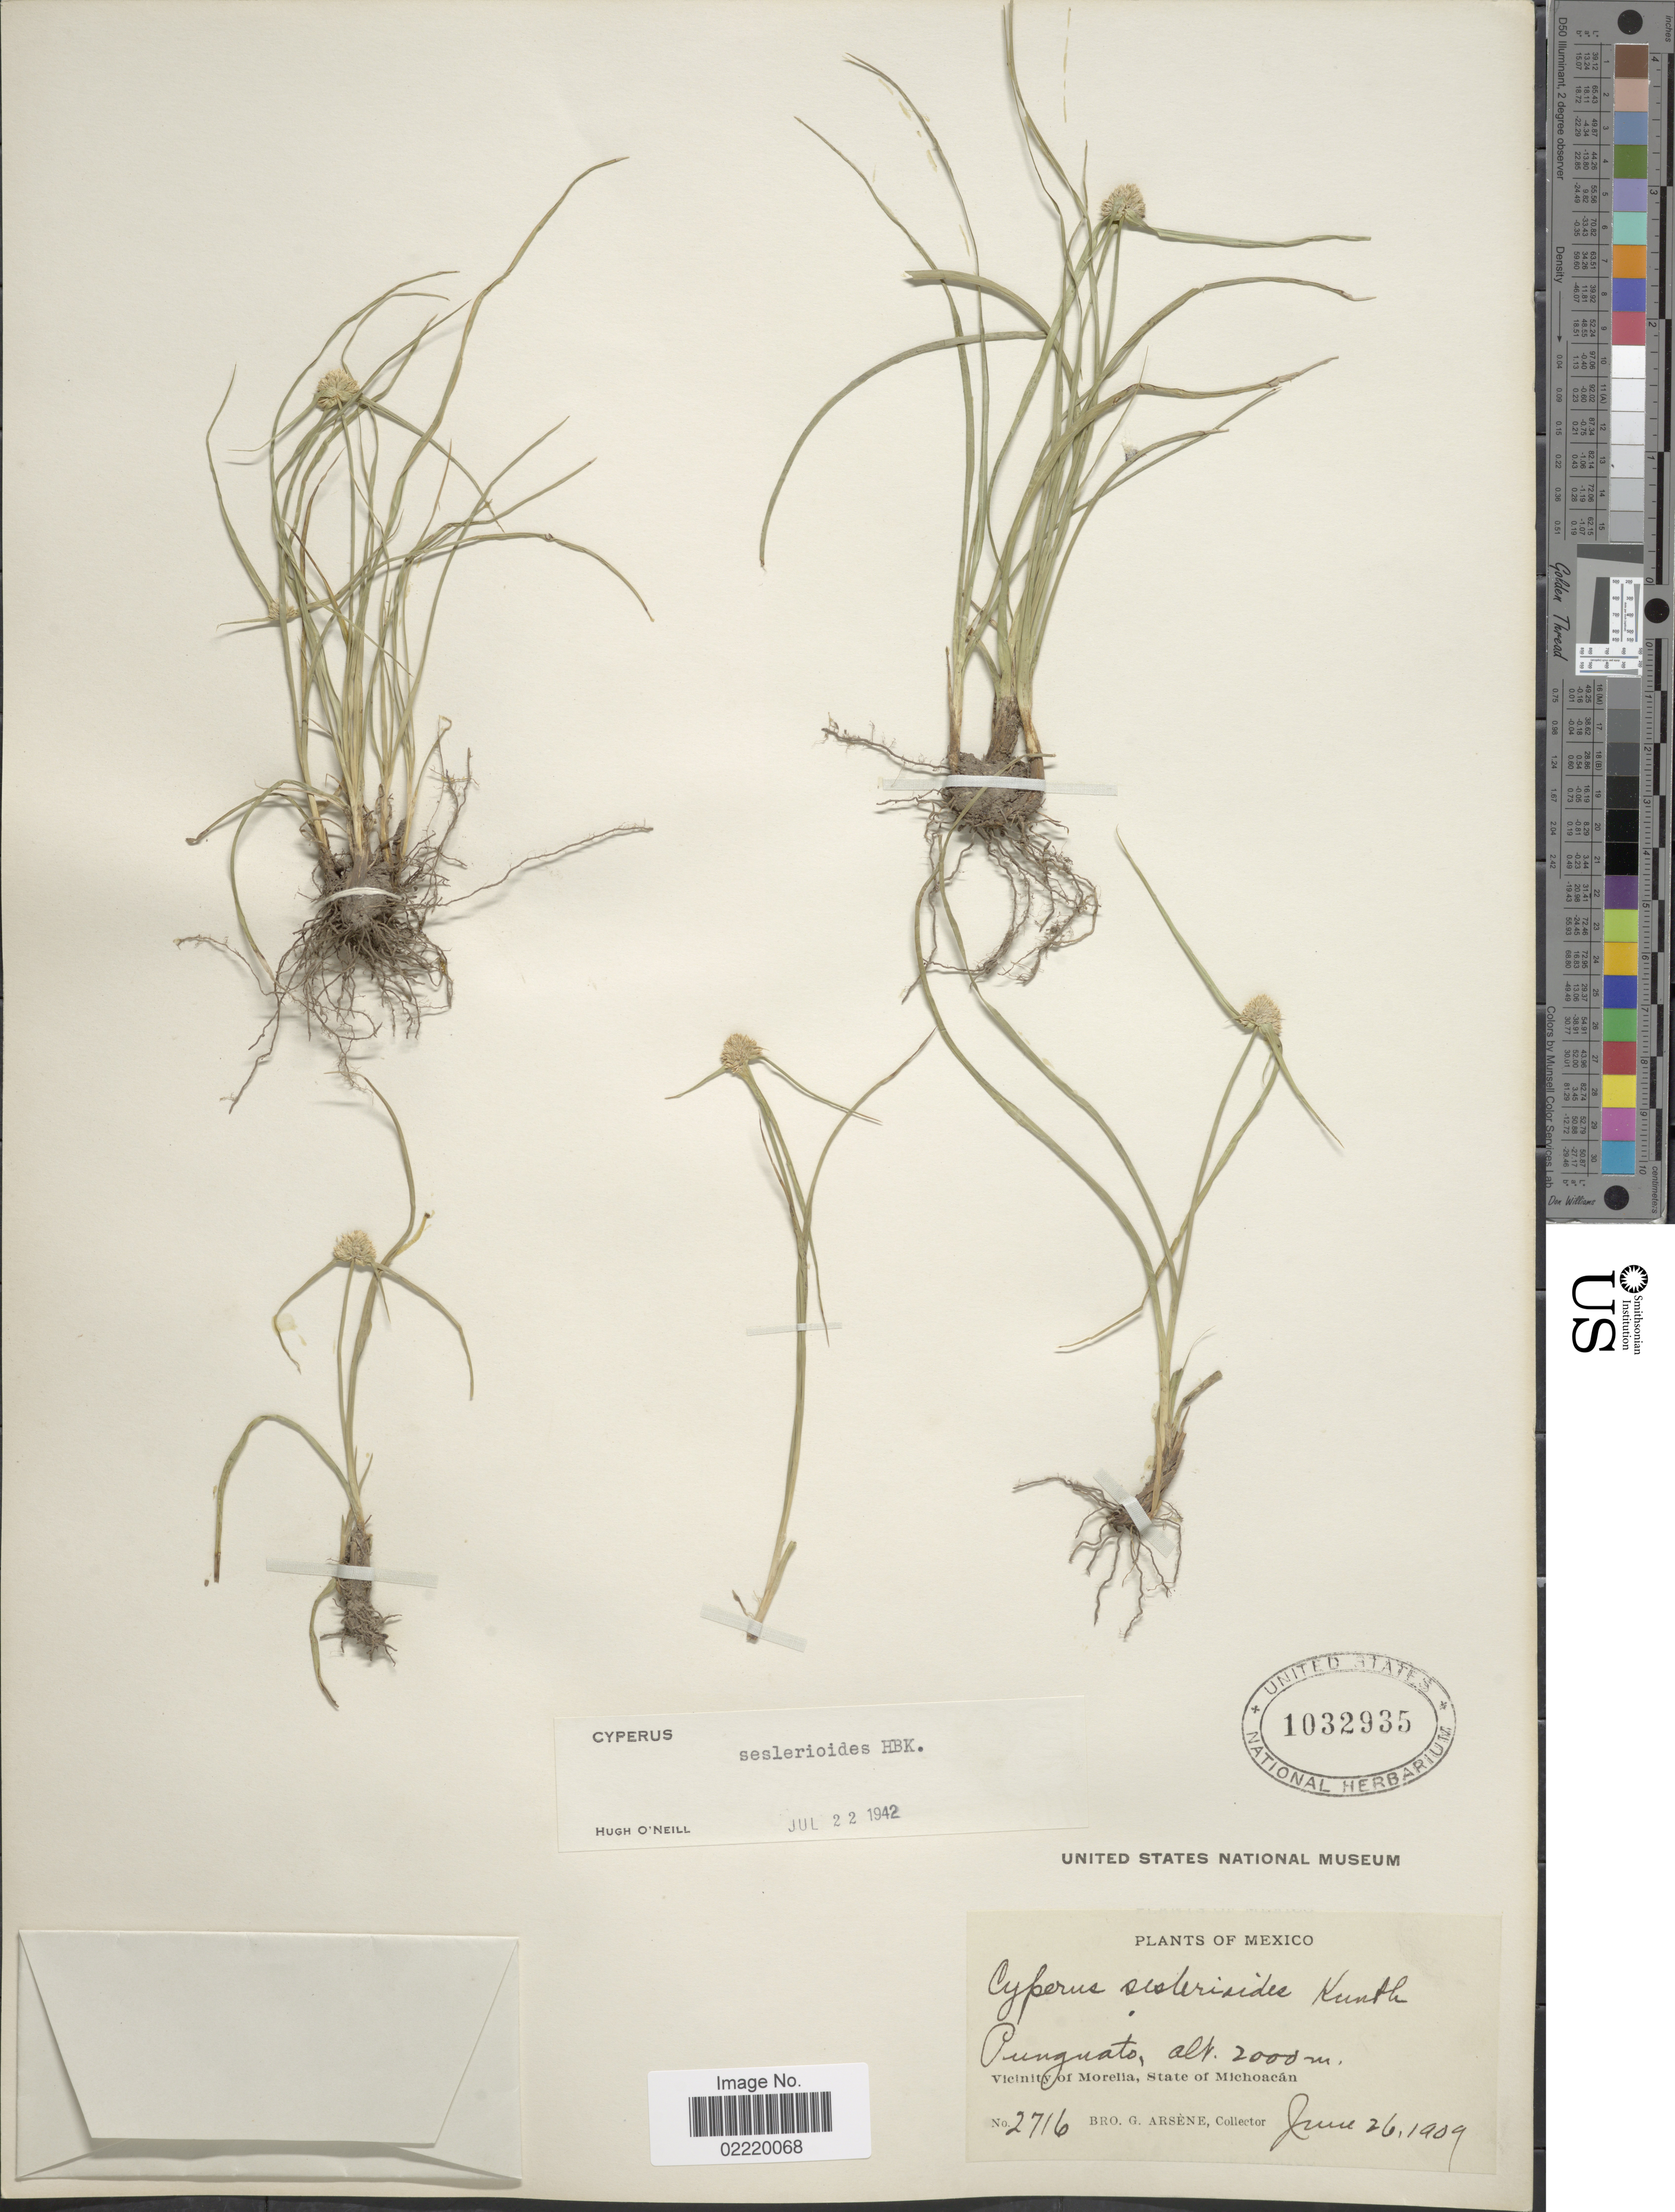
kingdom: Plantae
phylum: Tracheophyta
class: Liliopsida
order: Poales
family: Cyperaceae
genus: Cyperus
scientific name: Cyperus seslerioides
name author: Kunth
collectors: Bro. G. Arsène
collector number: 2716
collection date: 1909-06-26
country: Mexico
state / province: Michoacán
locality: Punguato, Vicinity of Morelia.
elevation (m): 2000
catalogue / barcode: US 1032935